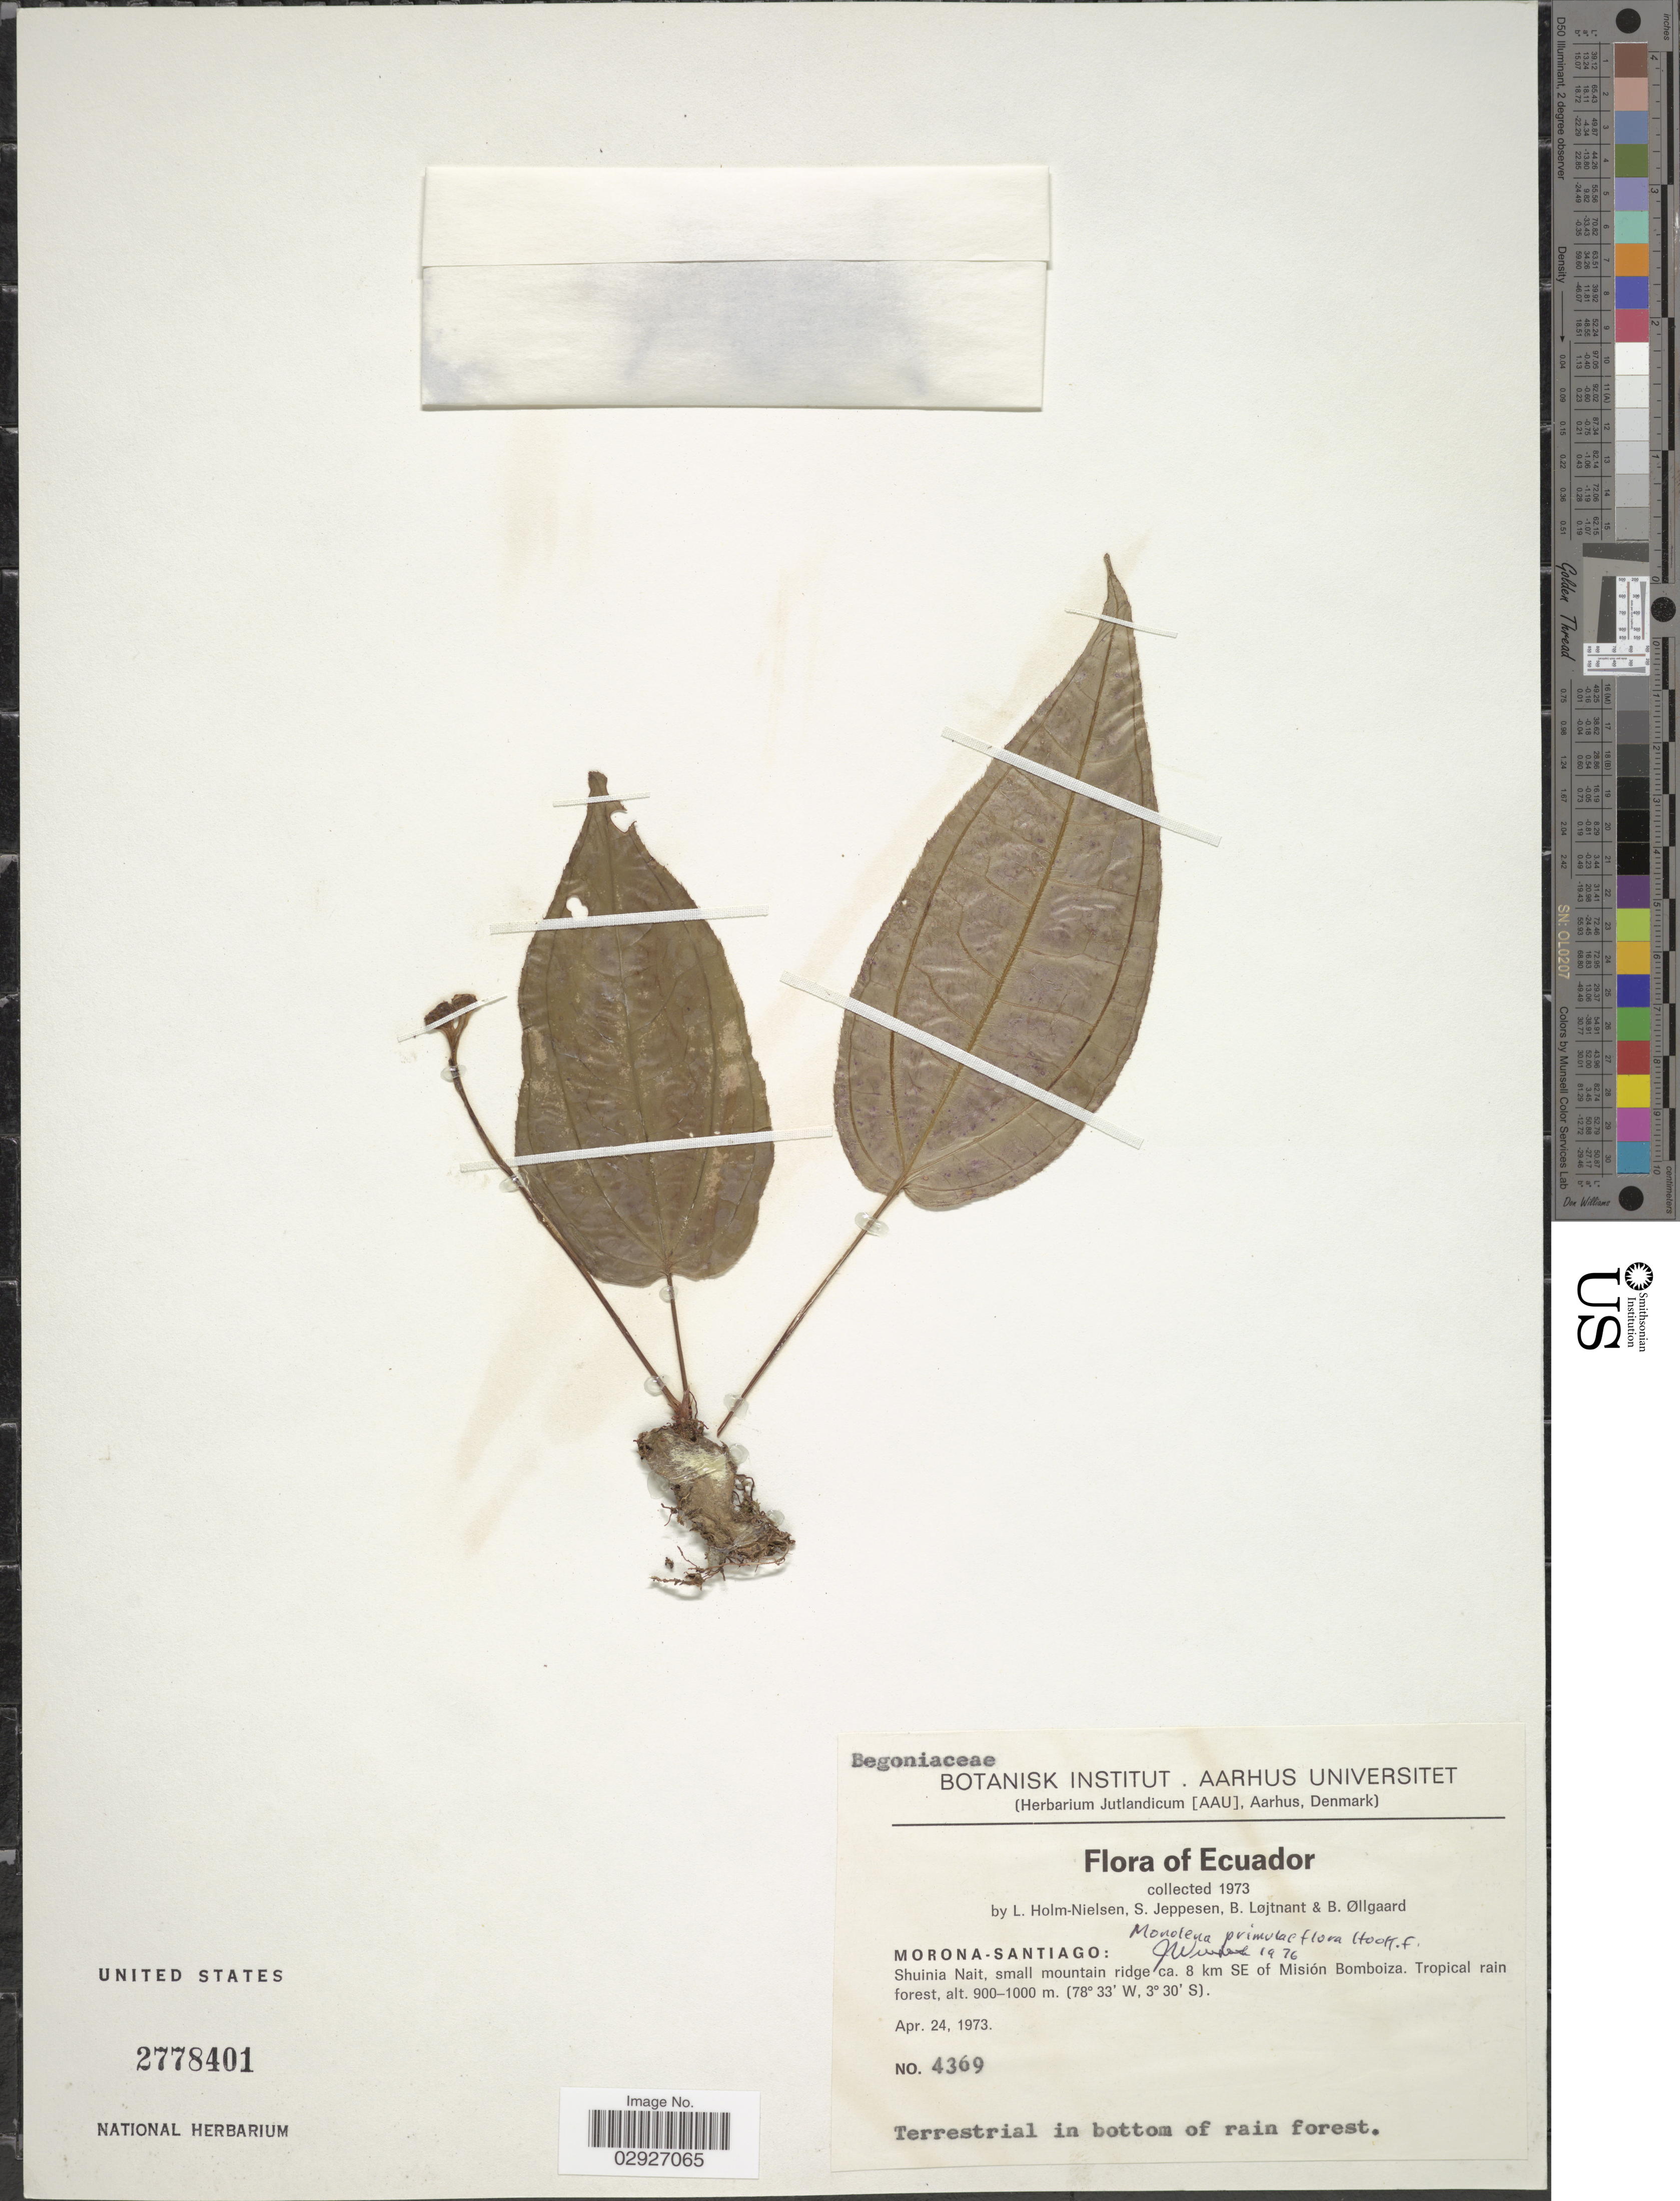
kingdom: Plantae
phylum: Tracheophyta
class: Magnoliopsida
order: Myrtales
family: Melastomataceae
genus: Monolena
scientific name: Monolena primuliflora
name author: Hook. f.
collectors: L. Holm-Nielsen, S. Jeppesen, B. Löjtnant & B. Øllgaard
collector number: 4369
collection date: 1973-04-24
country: Ecuador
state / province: Morona-Santiago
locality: Shuinia Nait, small mountain ridge ca. 8 km SE of Misión Bomboiza.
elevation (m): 900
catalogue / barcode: US 2778401